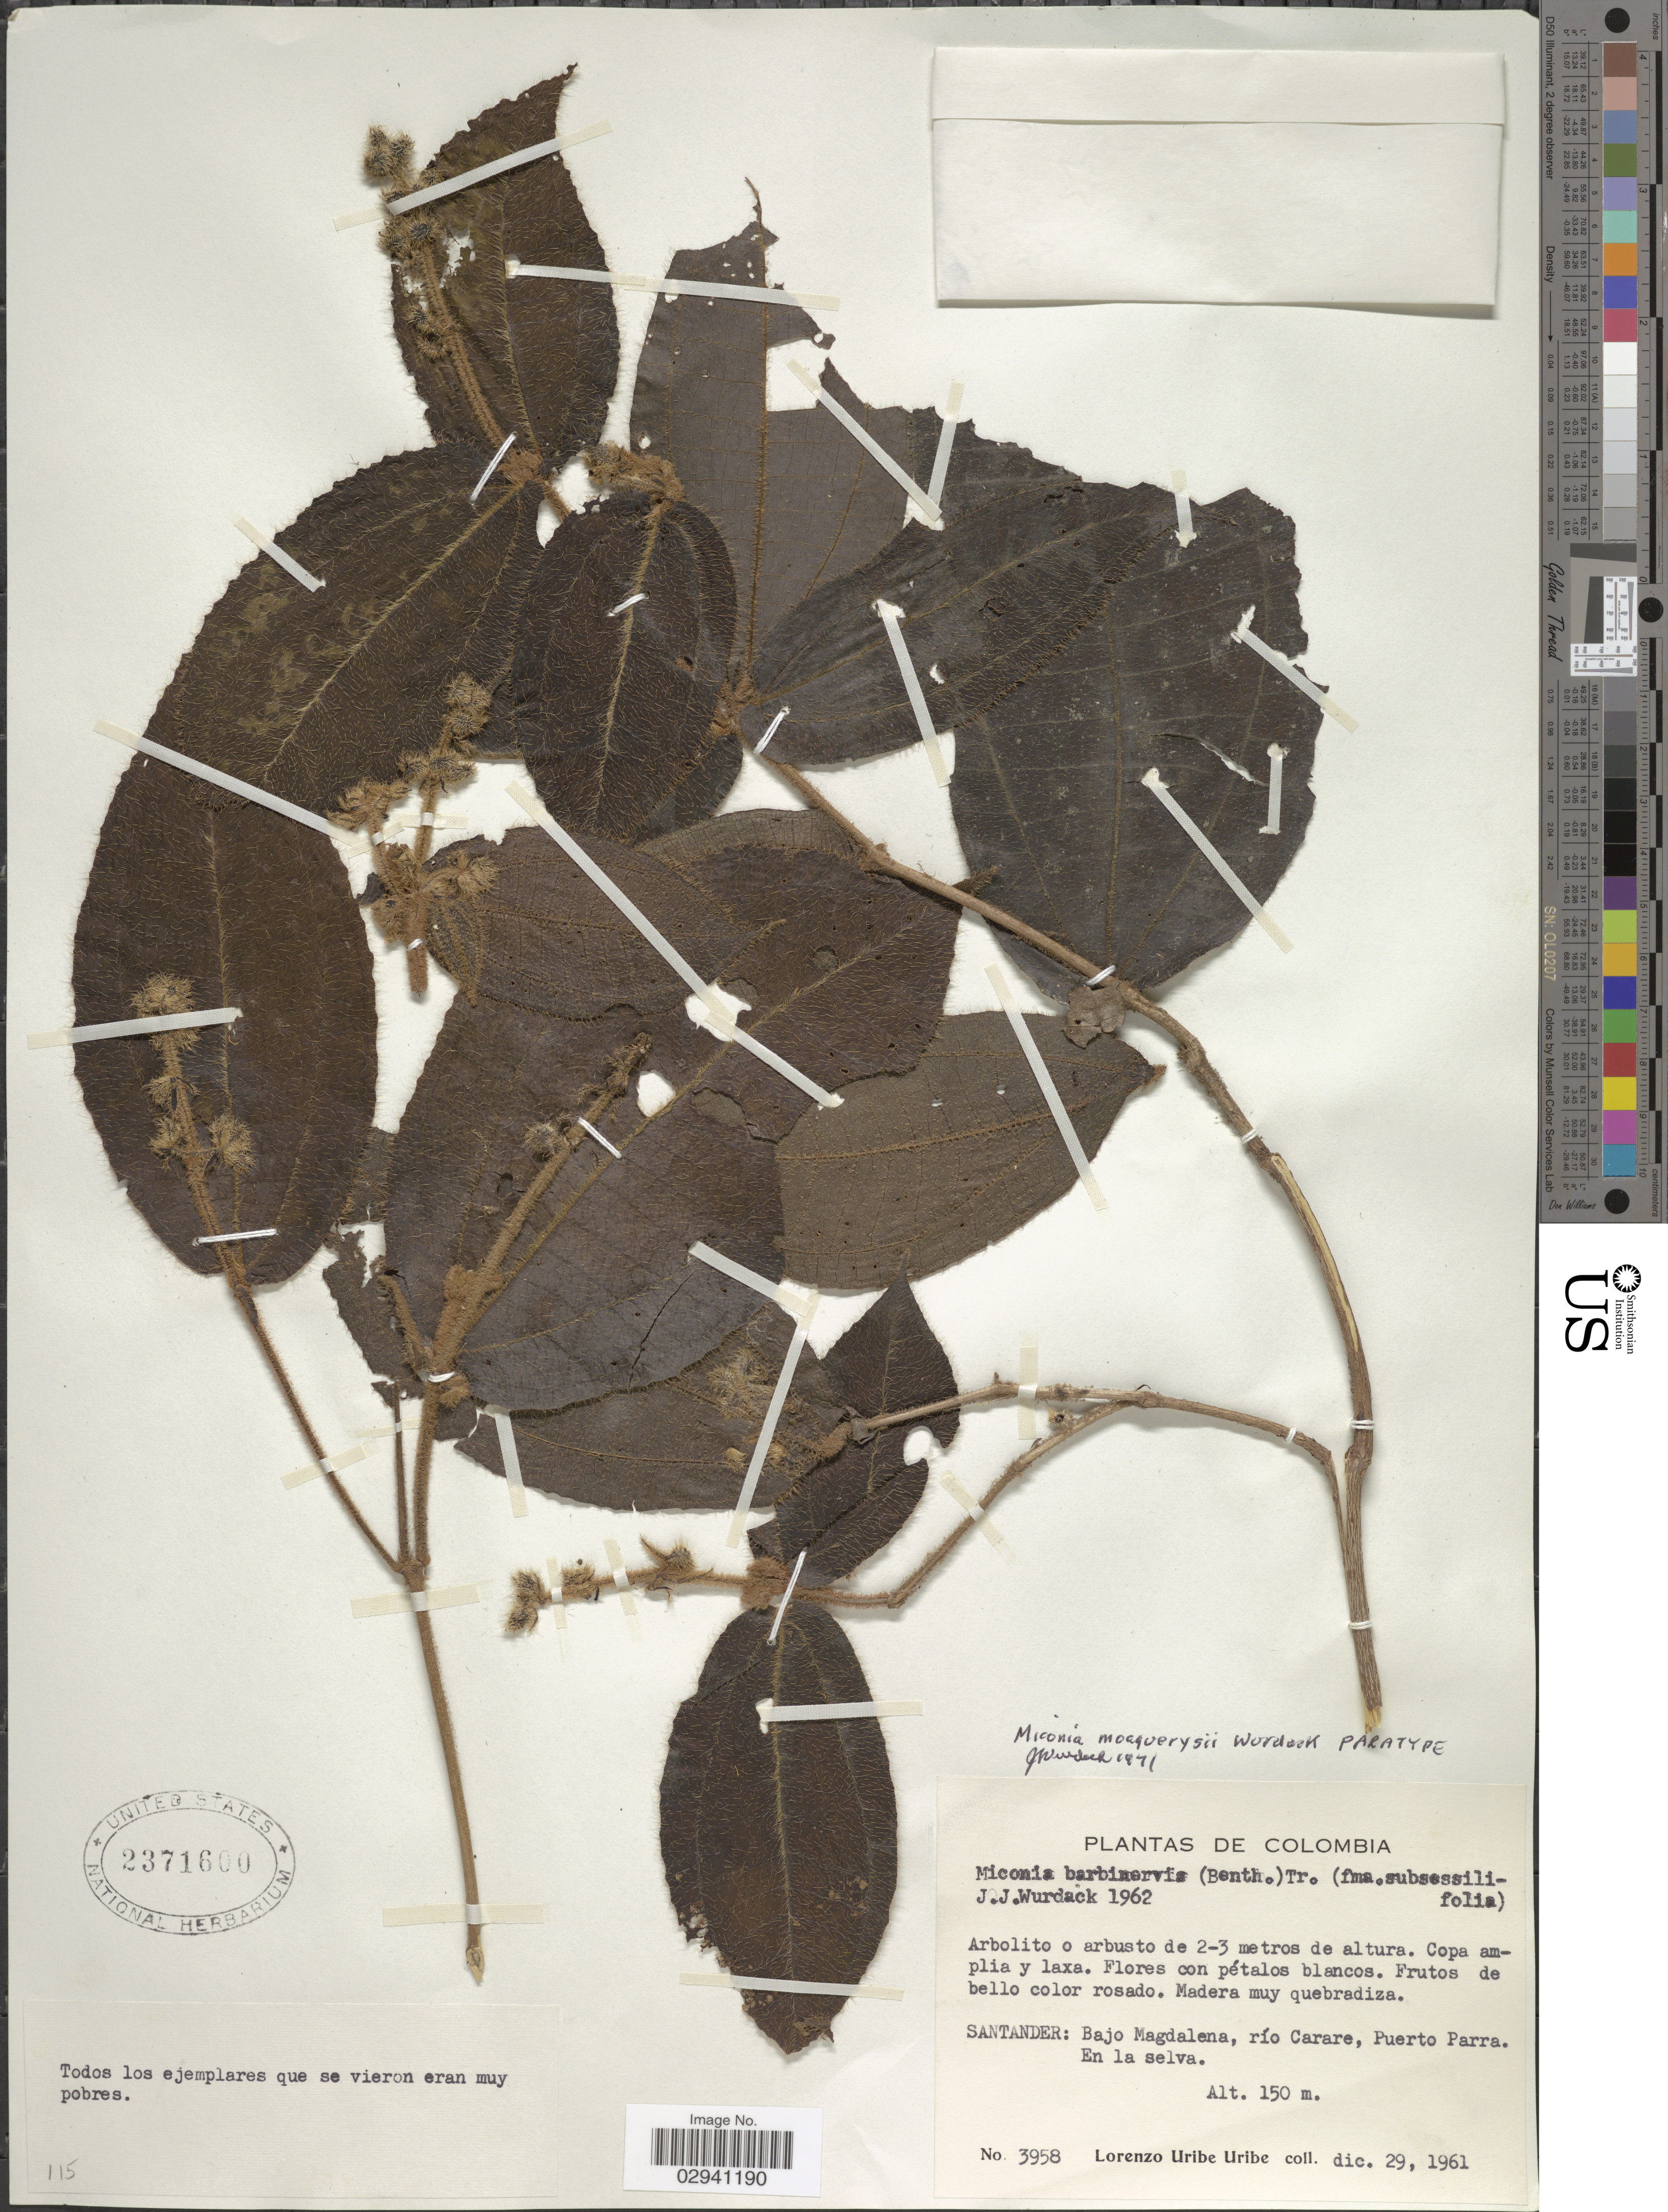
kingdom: Plantae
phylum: Tracheophyta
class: Magnoliopsida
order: Myrtales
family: Melastomataceae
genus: Miconia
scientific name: Miconia mocquerysii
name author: Wurdack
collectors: L. Uribe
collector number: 3958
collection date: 1961-12-29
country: Colombia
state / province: Santander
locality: Santander: Bajo Magdalena, río Carare, Puerto Parra.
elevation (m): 150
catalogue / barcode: US 2371600